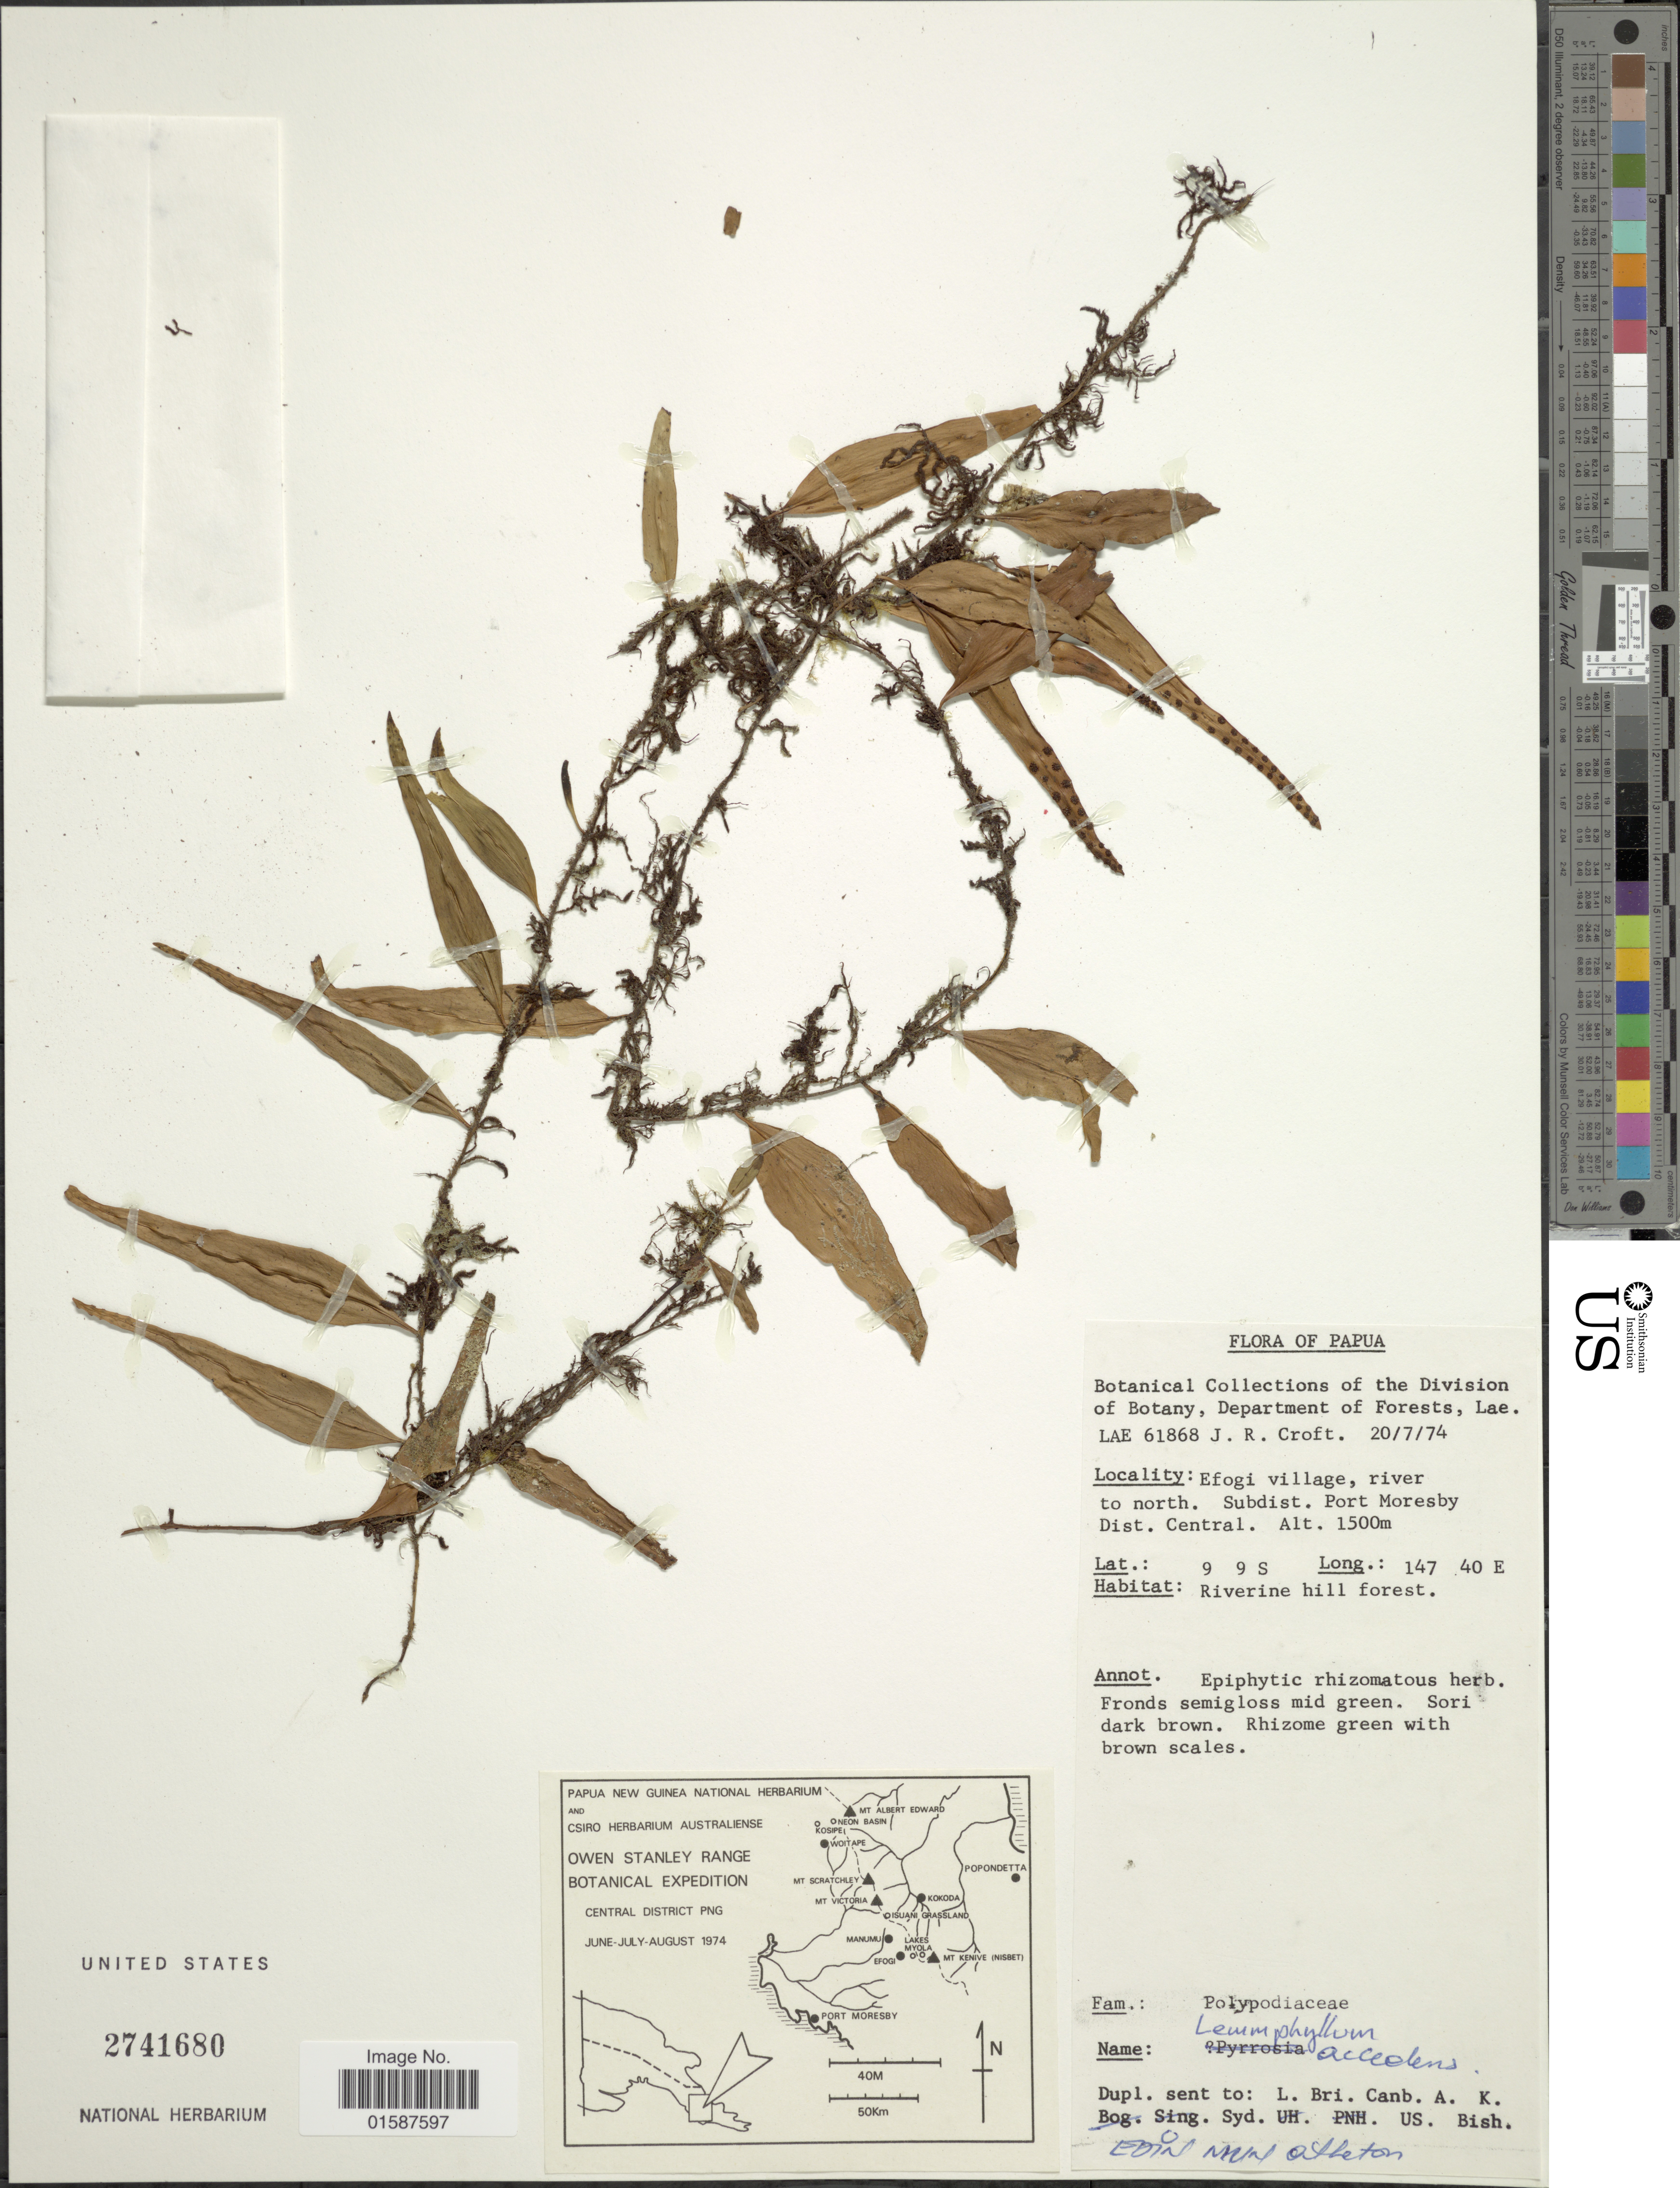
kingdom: Plantae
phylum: Tracheophyta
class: Polypodiopsida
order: Polypodiales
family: Polypodiaceae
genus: Lemmaphyllum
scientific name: Lemmaphyllum accedens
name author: (Blume) Donk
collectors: J. R. Croft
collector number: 61868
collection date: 1974-07-20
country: Papua New Guinea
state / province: Central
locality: Efogi village, river to north, Subdist. Port Moresby, Dist. Central.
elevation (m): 1500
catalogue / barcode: US 2741680